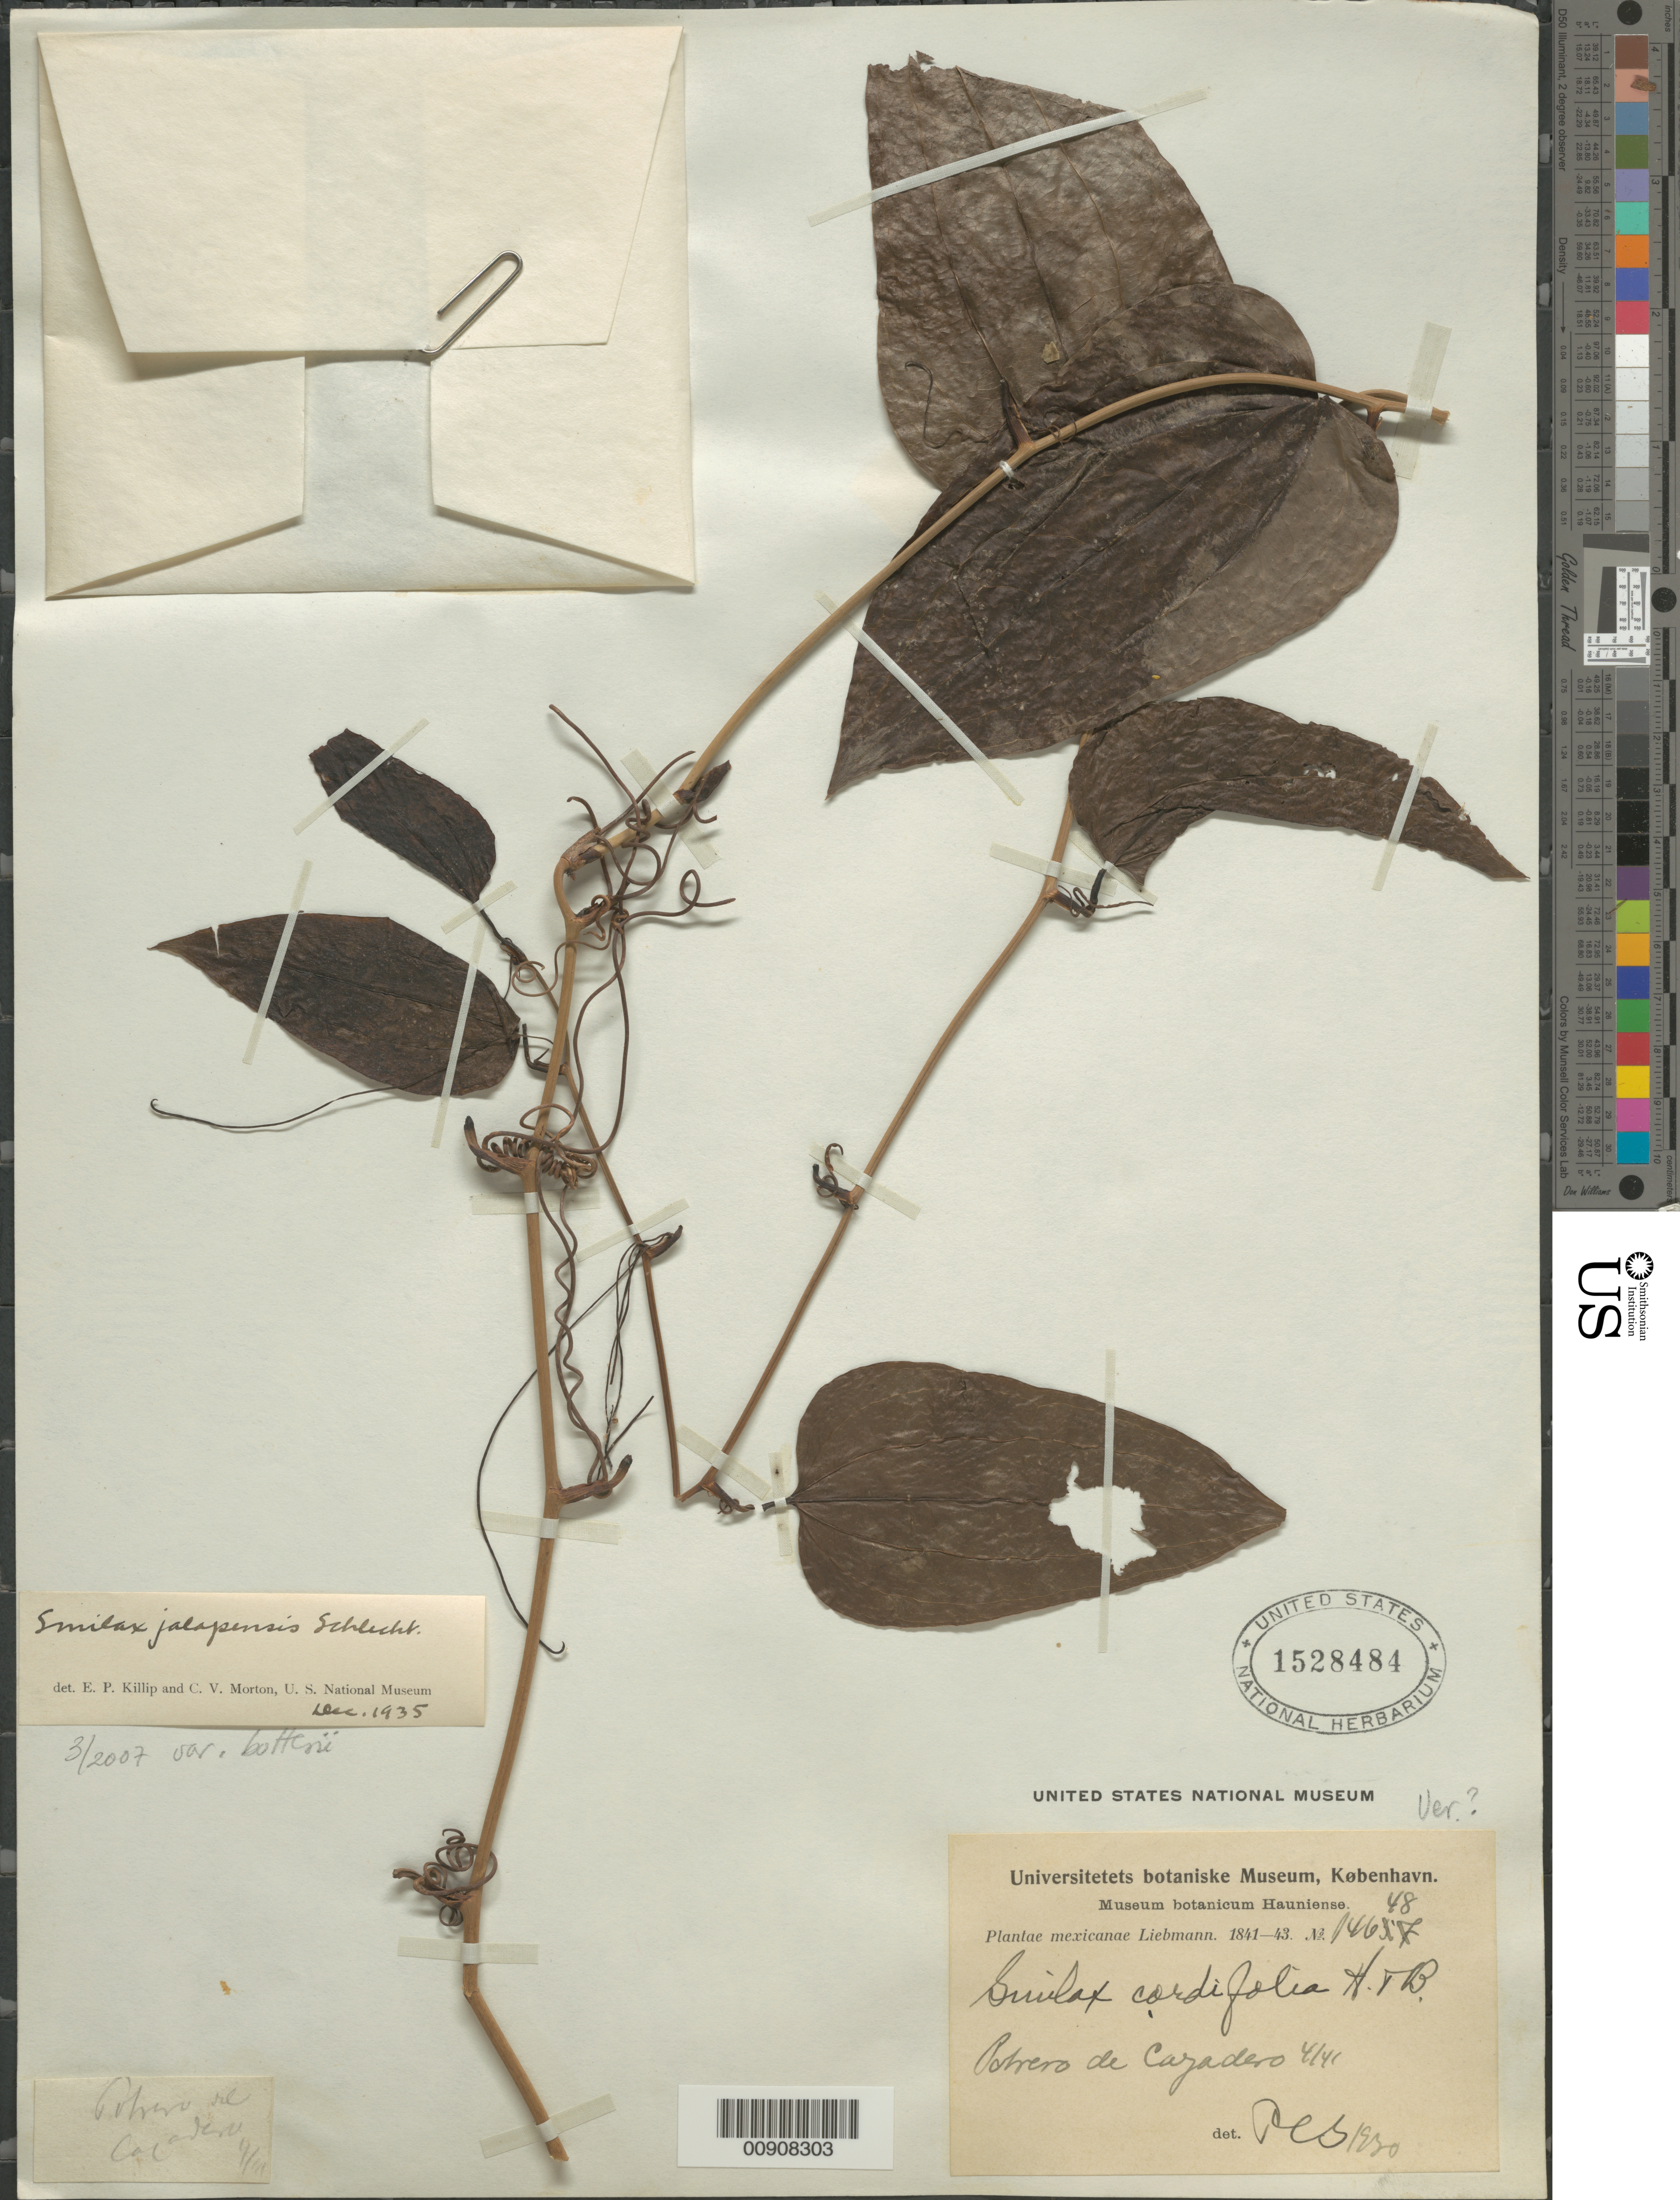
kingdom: Plantae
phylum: Tracheophyta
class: Liliopsida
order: Liliales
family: Smilacaceae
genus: Smilax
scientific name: Smilax jalapensis var. botteri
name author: (A. DC.) Killip & C.V. Morton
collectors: F. M. Liebmann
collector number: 14648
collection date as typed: Apr 1841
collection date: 1841-04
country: Mexico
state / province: Veracruz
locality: Potrero de Cazadero.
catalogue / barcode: US 1528484